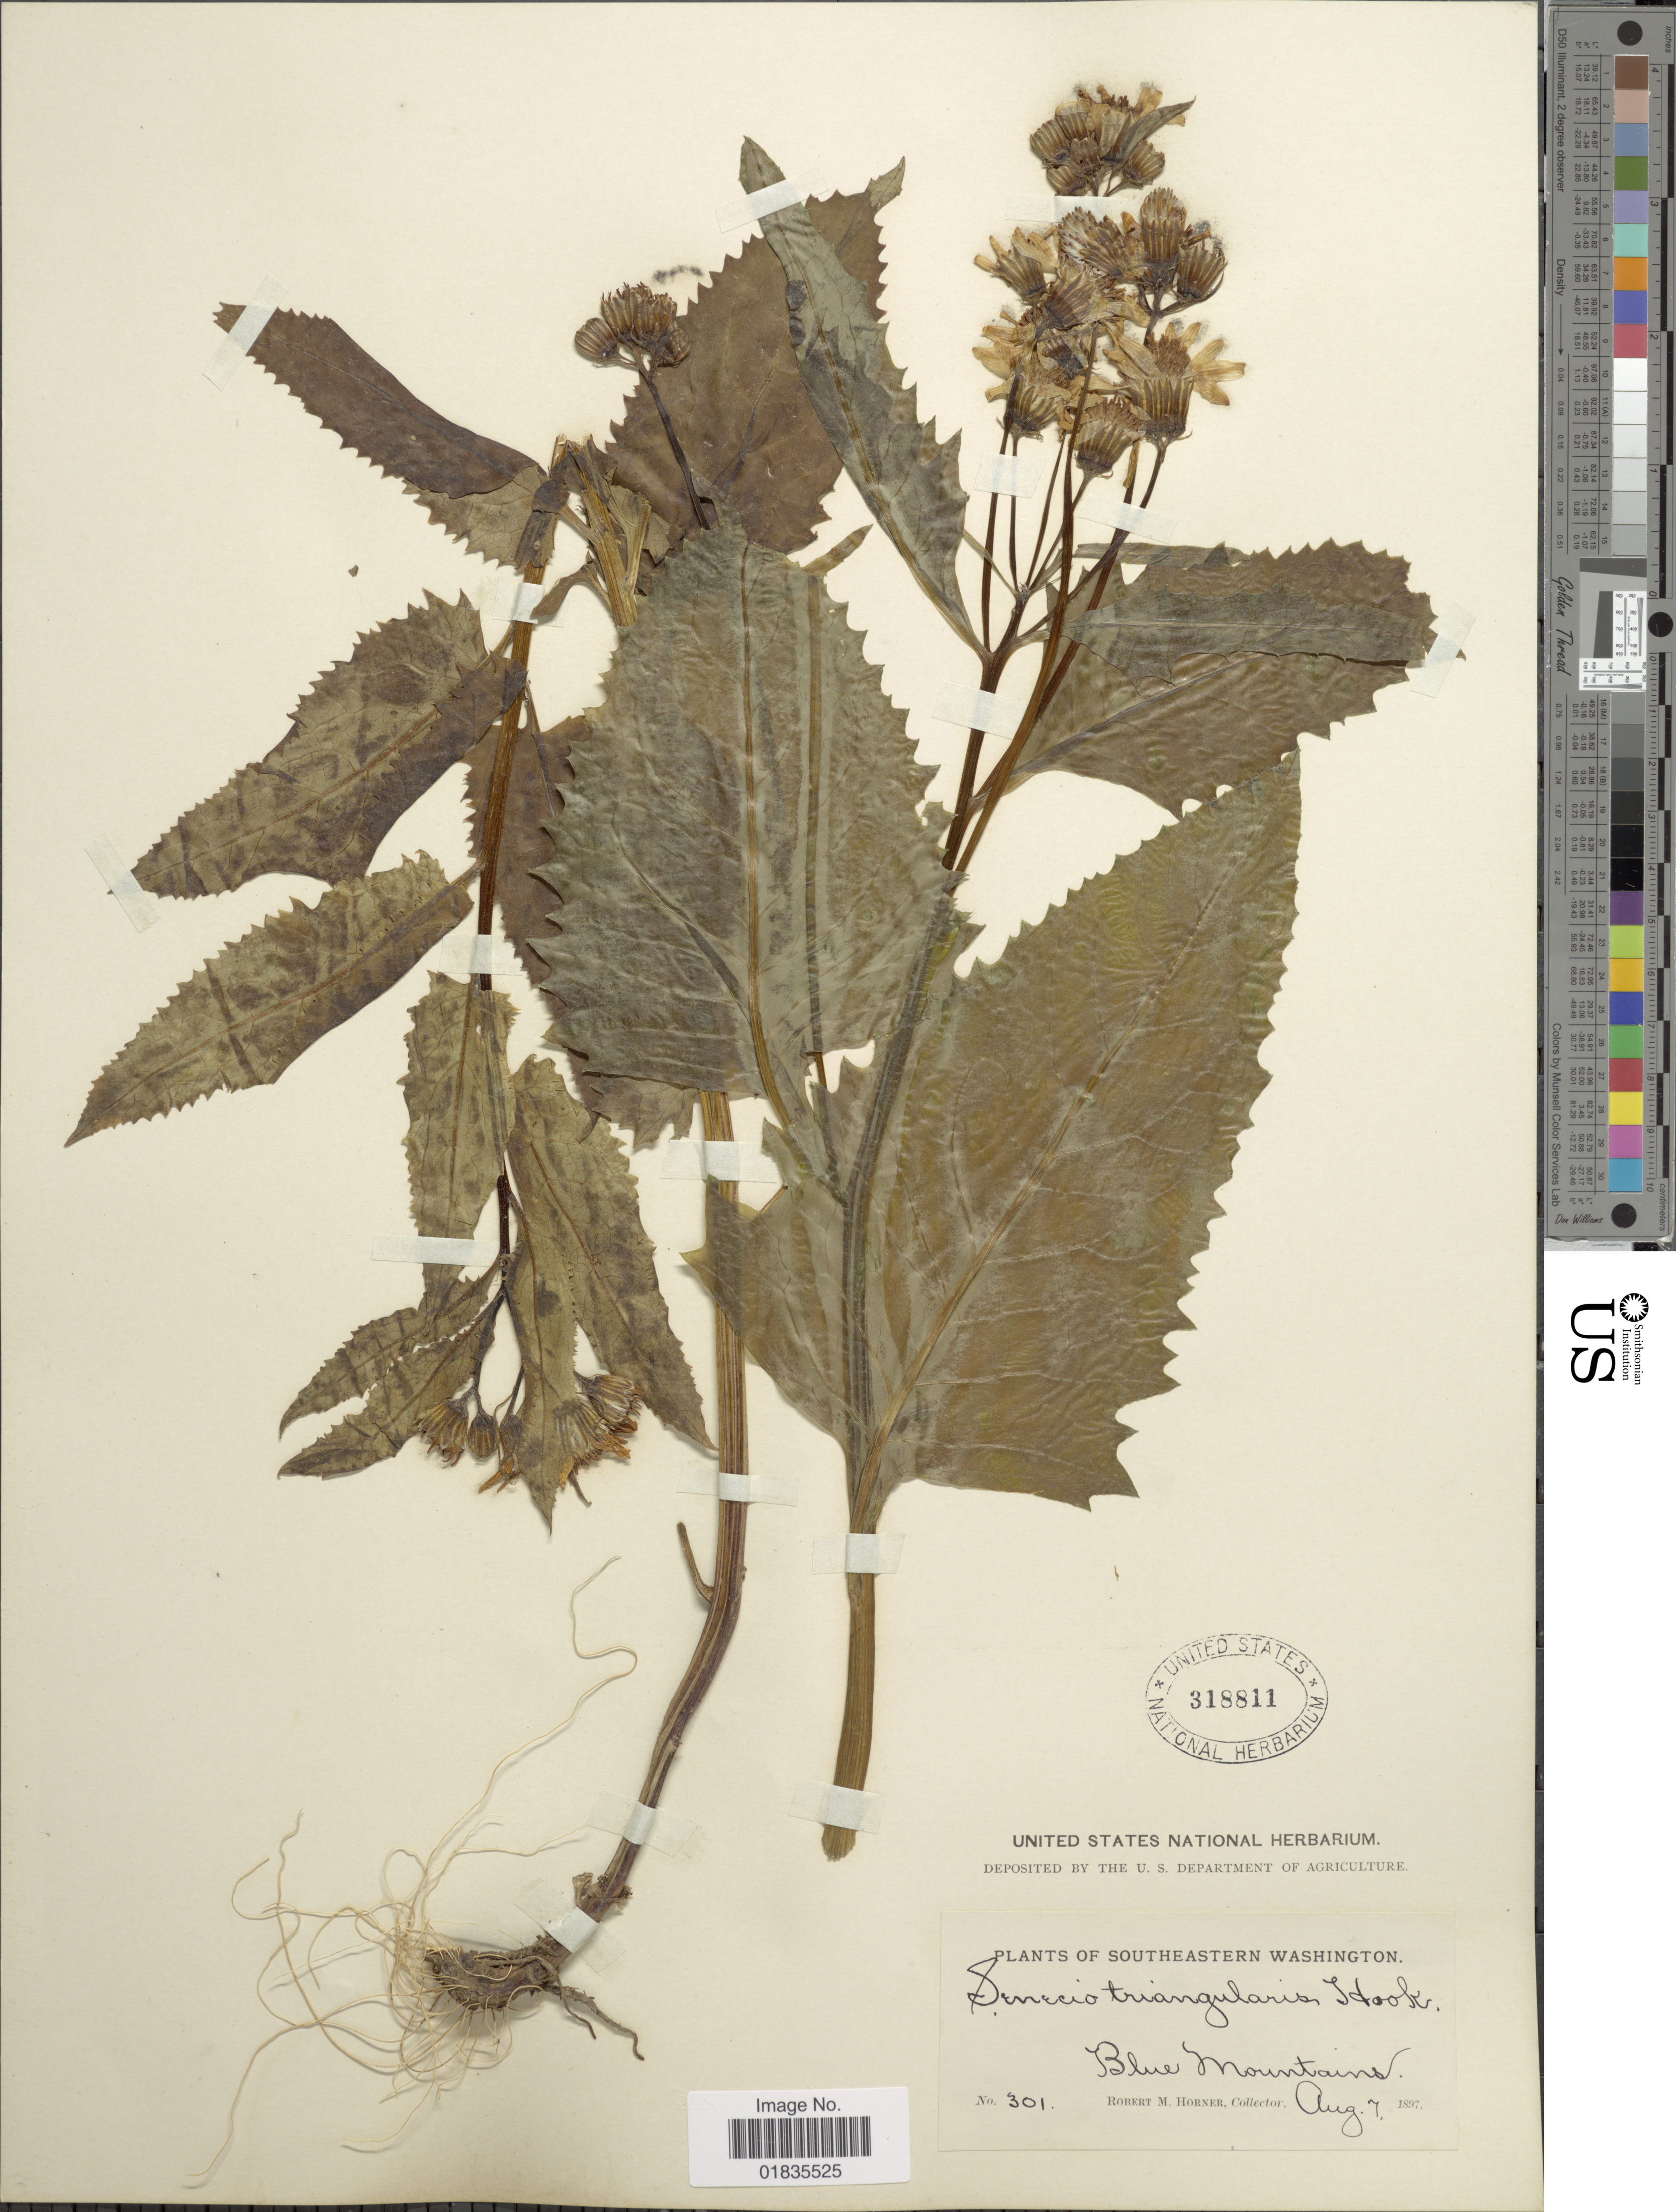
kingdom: Plantae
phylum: Tracheophyta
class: Magnoliopsida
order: Asterales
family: Asteraceae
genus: Senecio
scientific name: Senecio triangularis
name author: Hook.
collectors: R. Horner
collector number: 301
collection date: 1897-08-07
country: United States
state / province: Washington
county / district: Clallam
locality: Blue Mountains, Southeastern Washington.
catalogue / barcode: US 318811